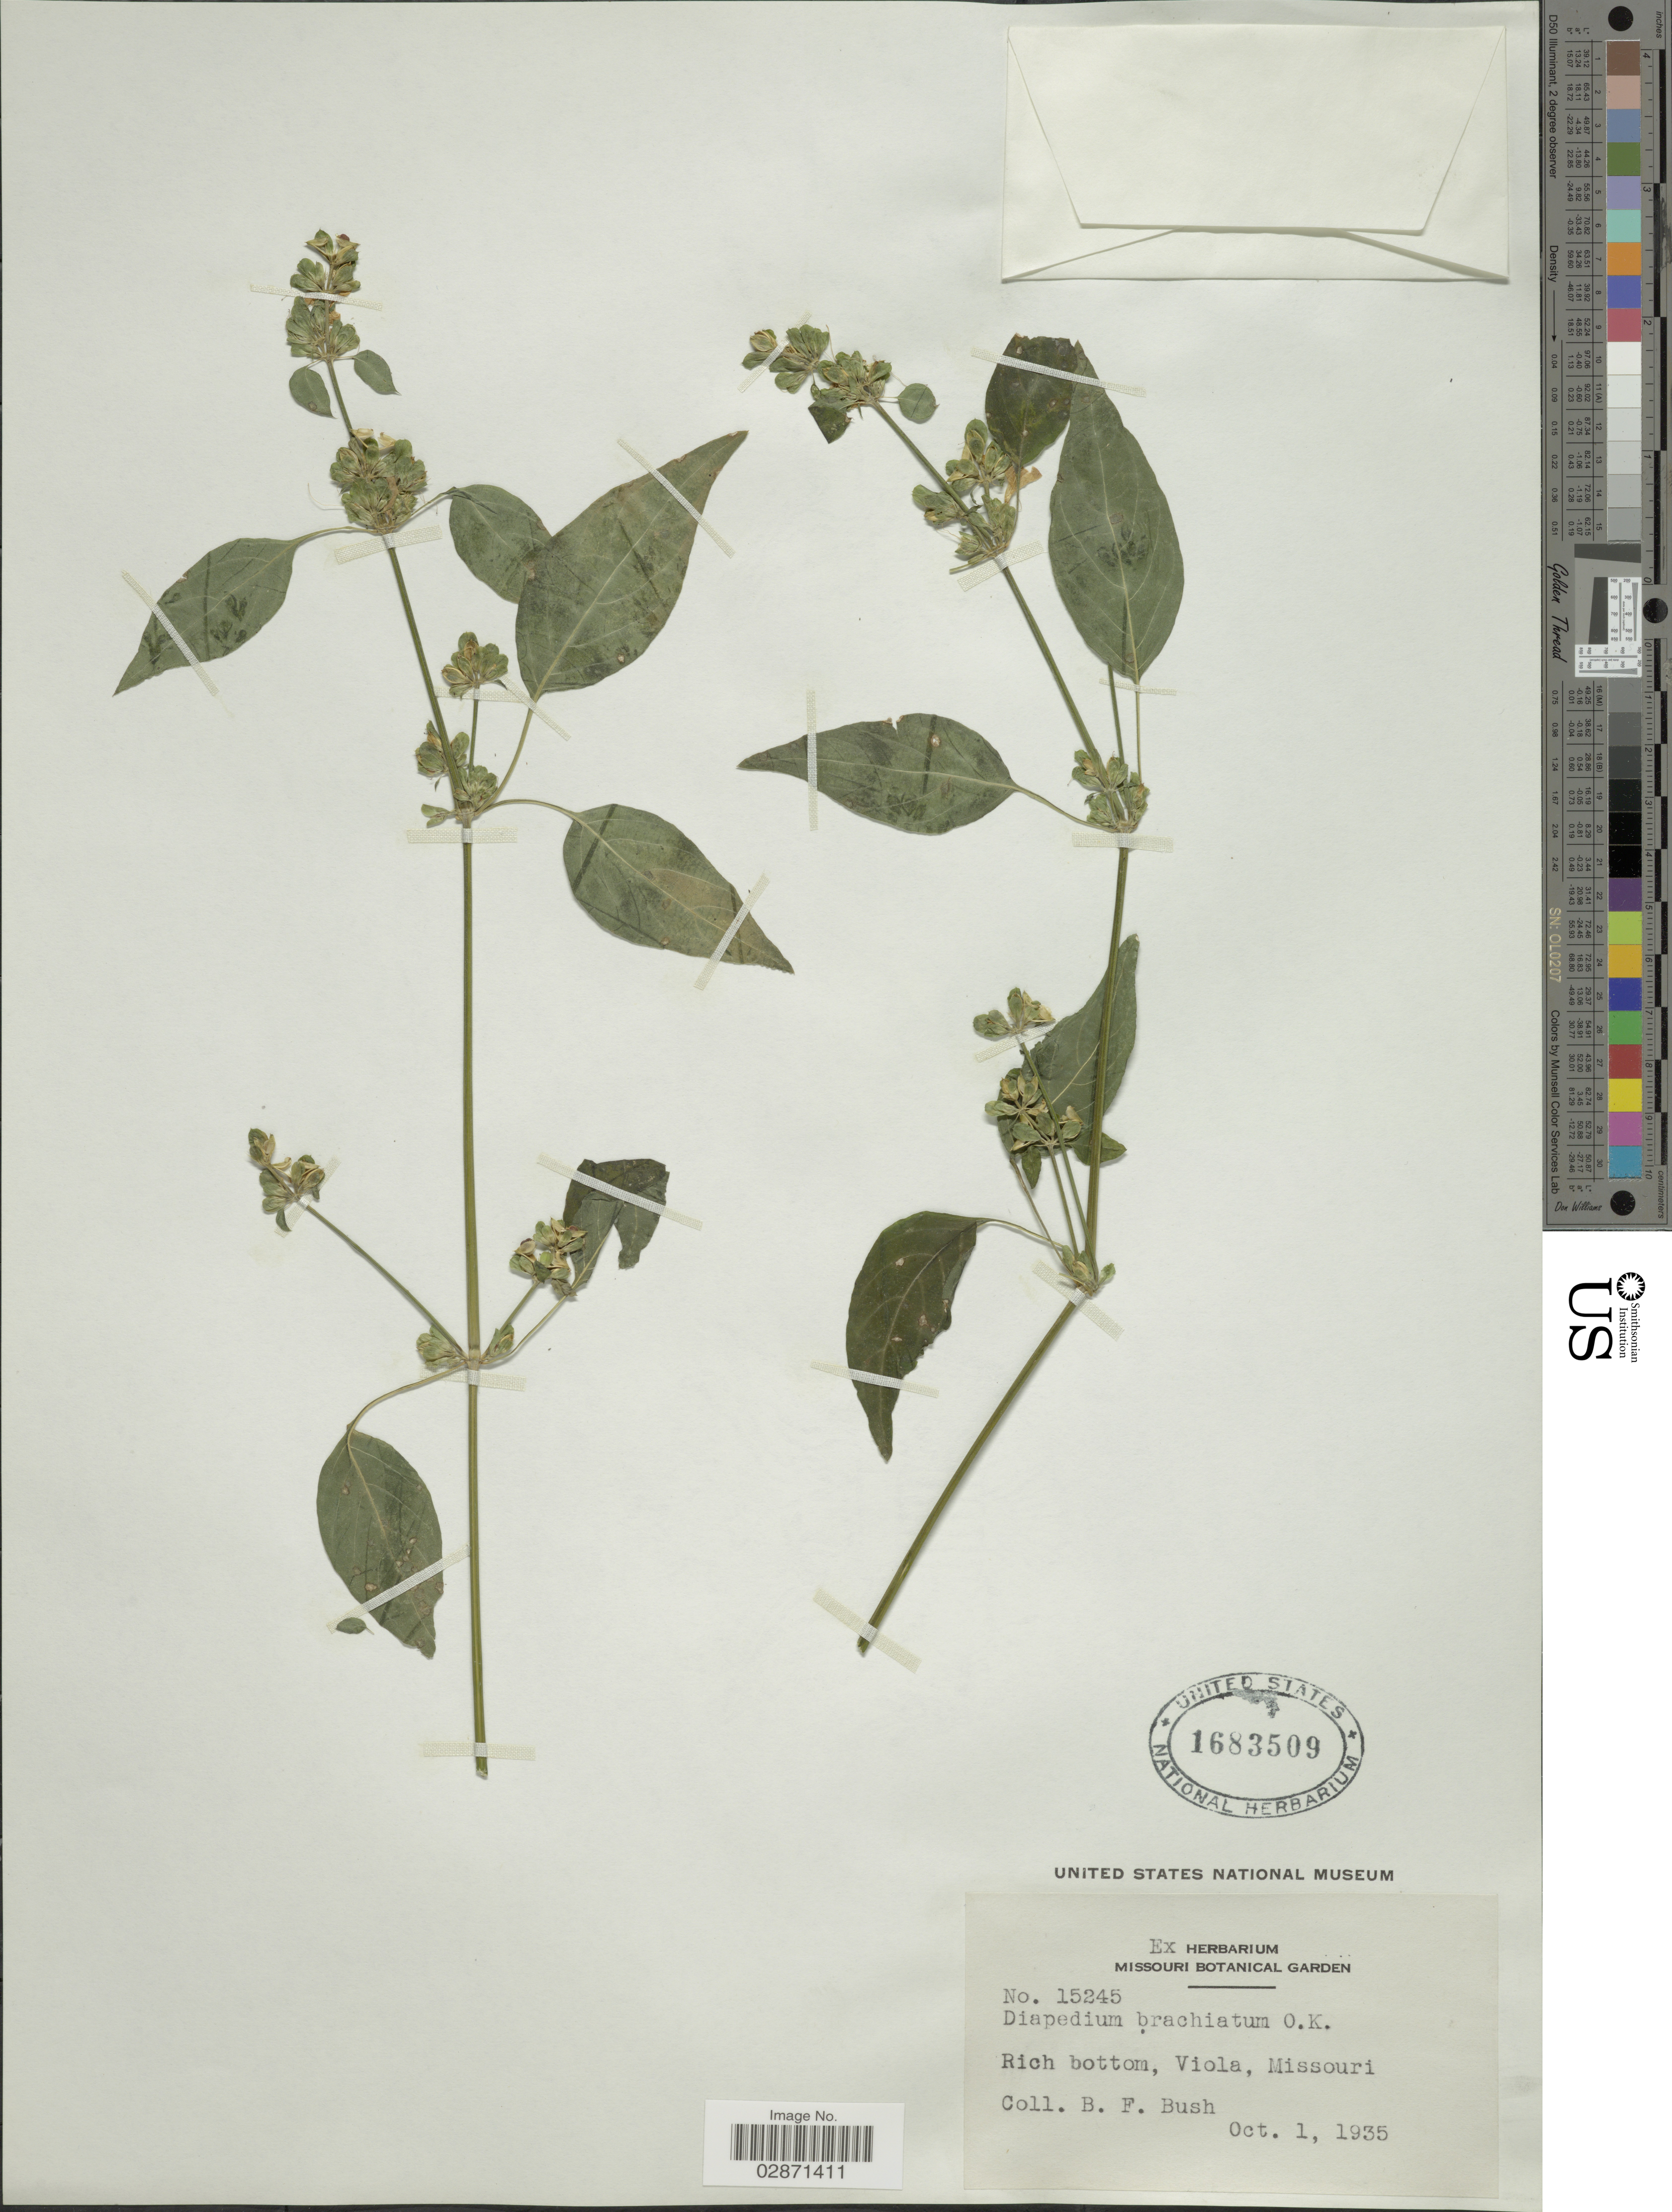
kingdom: Plantae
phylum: Tracheophyta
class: Magnoliopsida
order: Lamiales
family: Acanthaceae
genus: Dicliptera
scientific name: Dicliptera brachiata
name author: (Pursh) Spreng.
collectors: B. F. Bush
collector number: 15245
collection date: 1935-10-01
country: United States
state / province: Missouri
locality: Viola.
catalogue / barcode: US 1683509